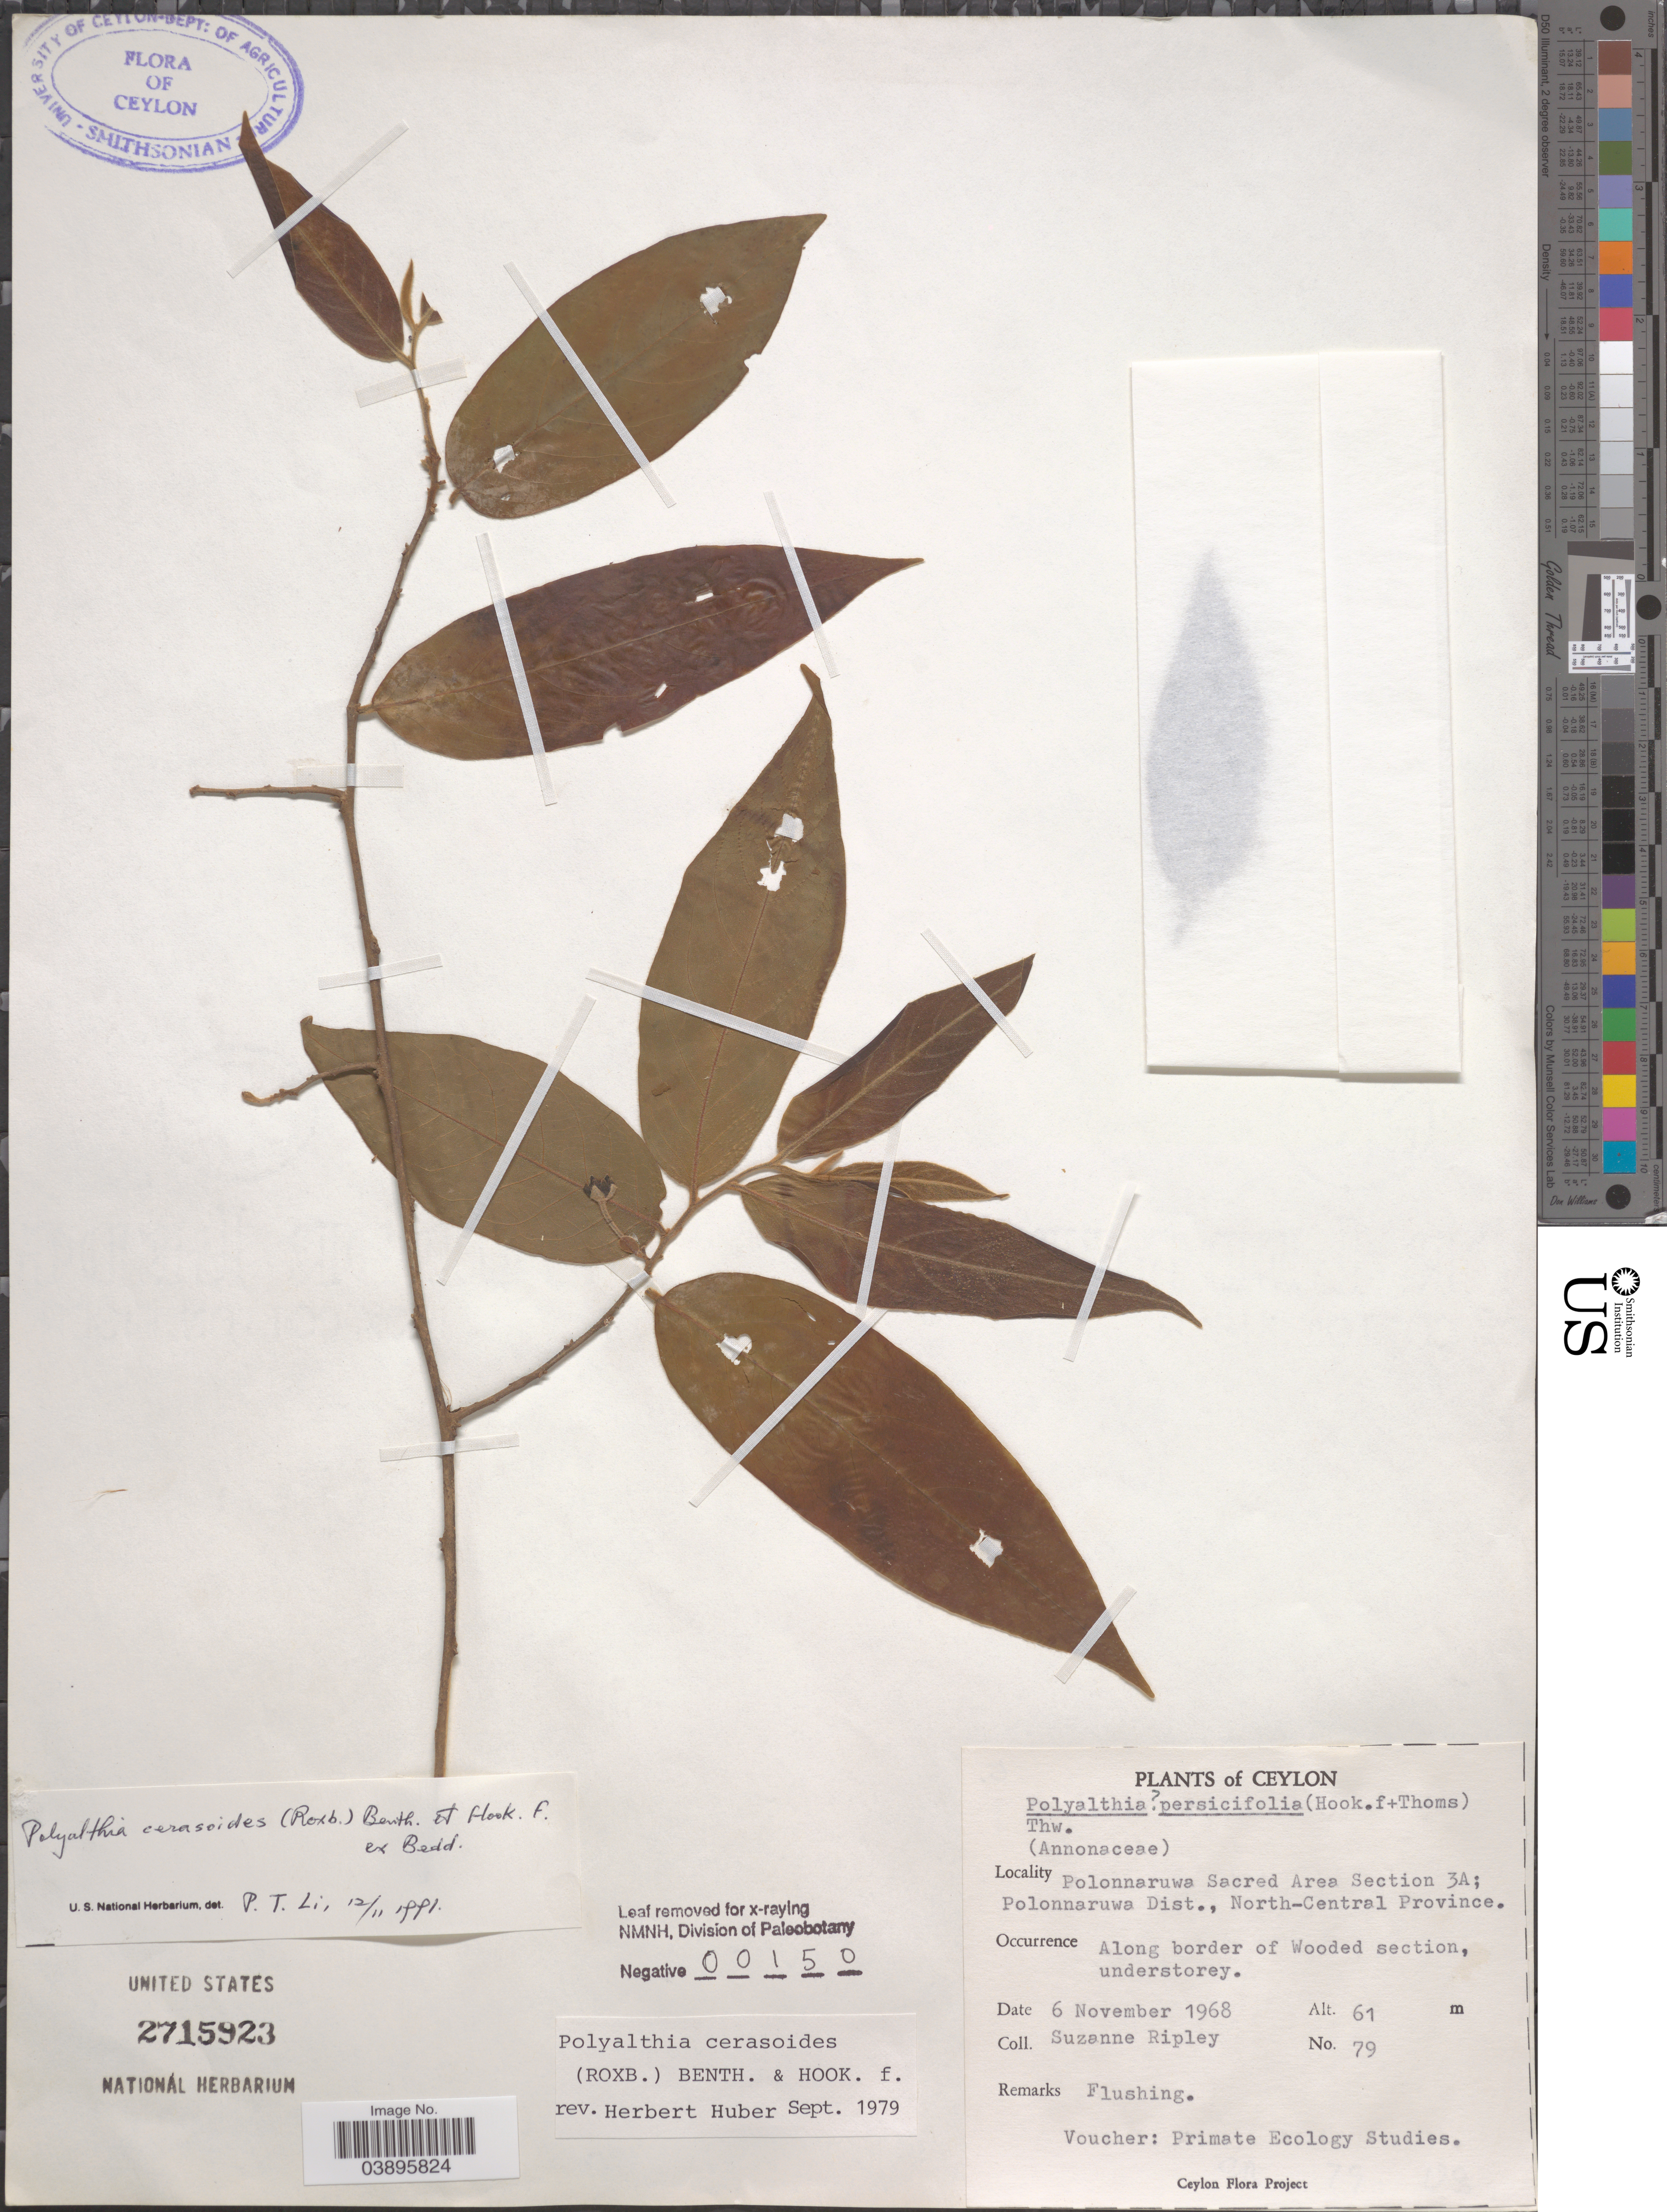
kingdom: Plantae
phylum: Tracheophyta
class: Magnoliopsida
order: Magnoliales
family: Annonaceae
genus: Polyalthia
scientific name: Polyalthia cerasoides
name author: (Roxb.) Benth. et al.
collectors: S. Ripley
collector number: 79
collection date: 1968-11-06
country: Sri Lanka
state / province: North Central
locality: Ceylon. Polonnaruwa Sacred Area Section 3A; Polonnaruwa Dist. Along border of Wooded section.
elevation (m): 61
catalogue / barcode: US 2715923